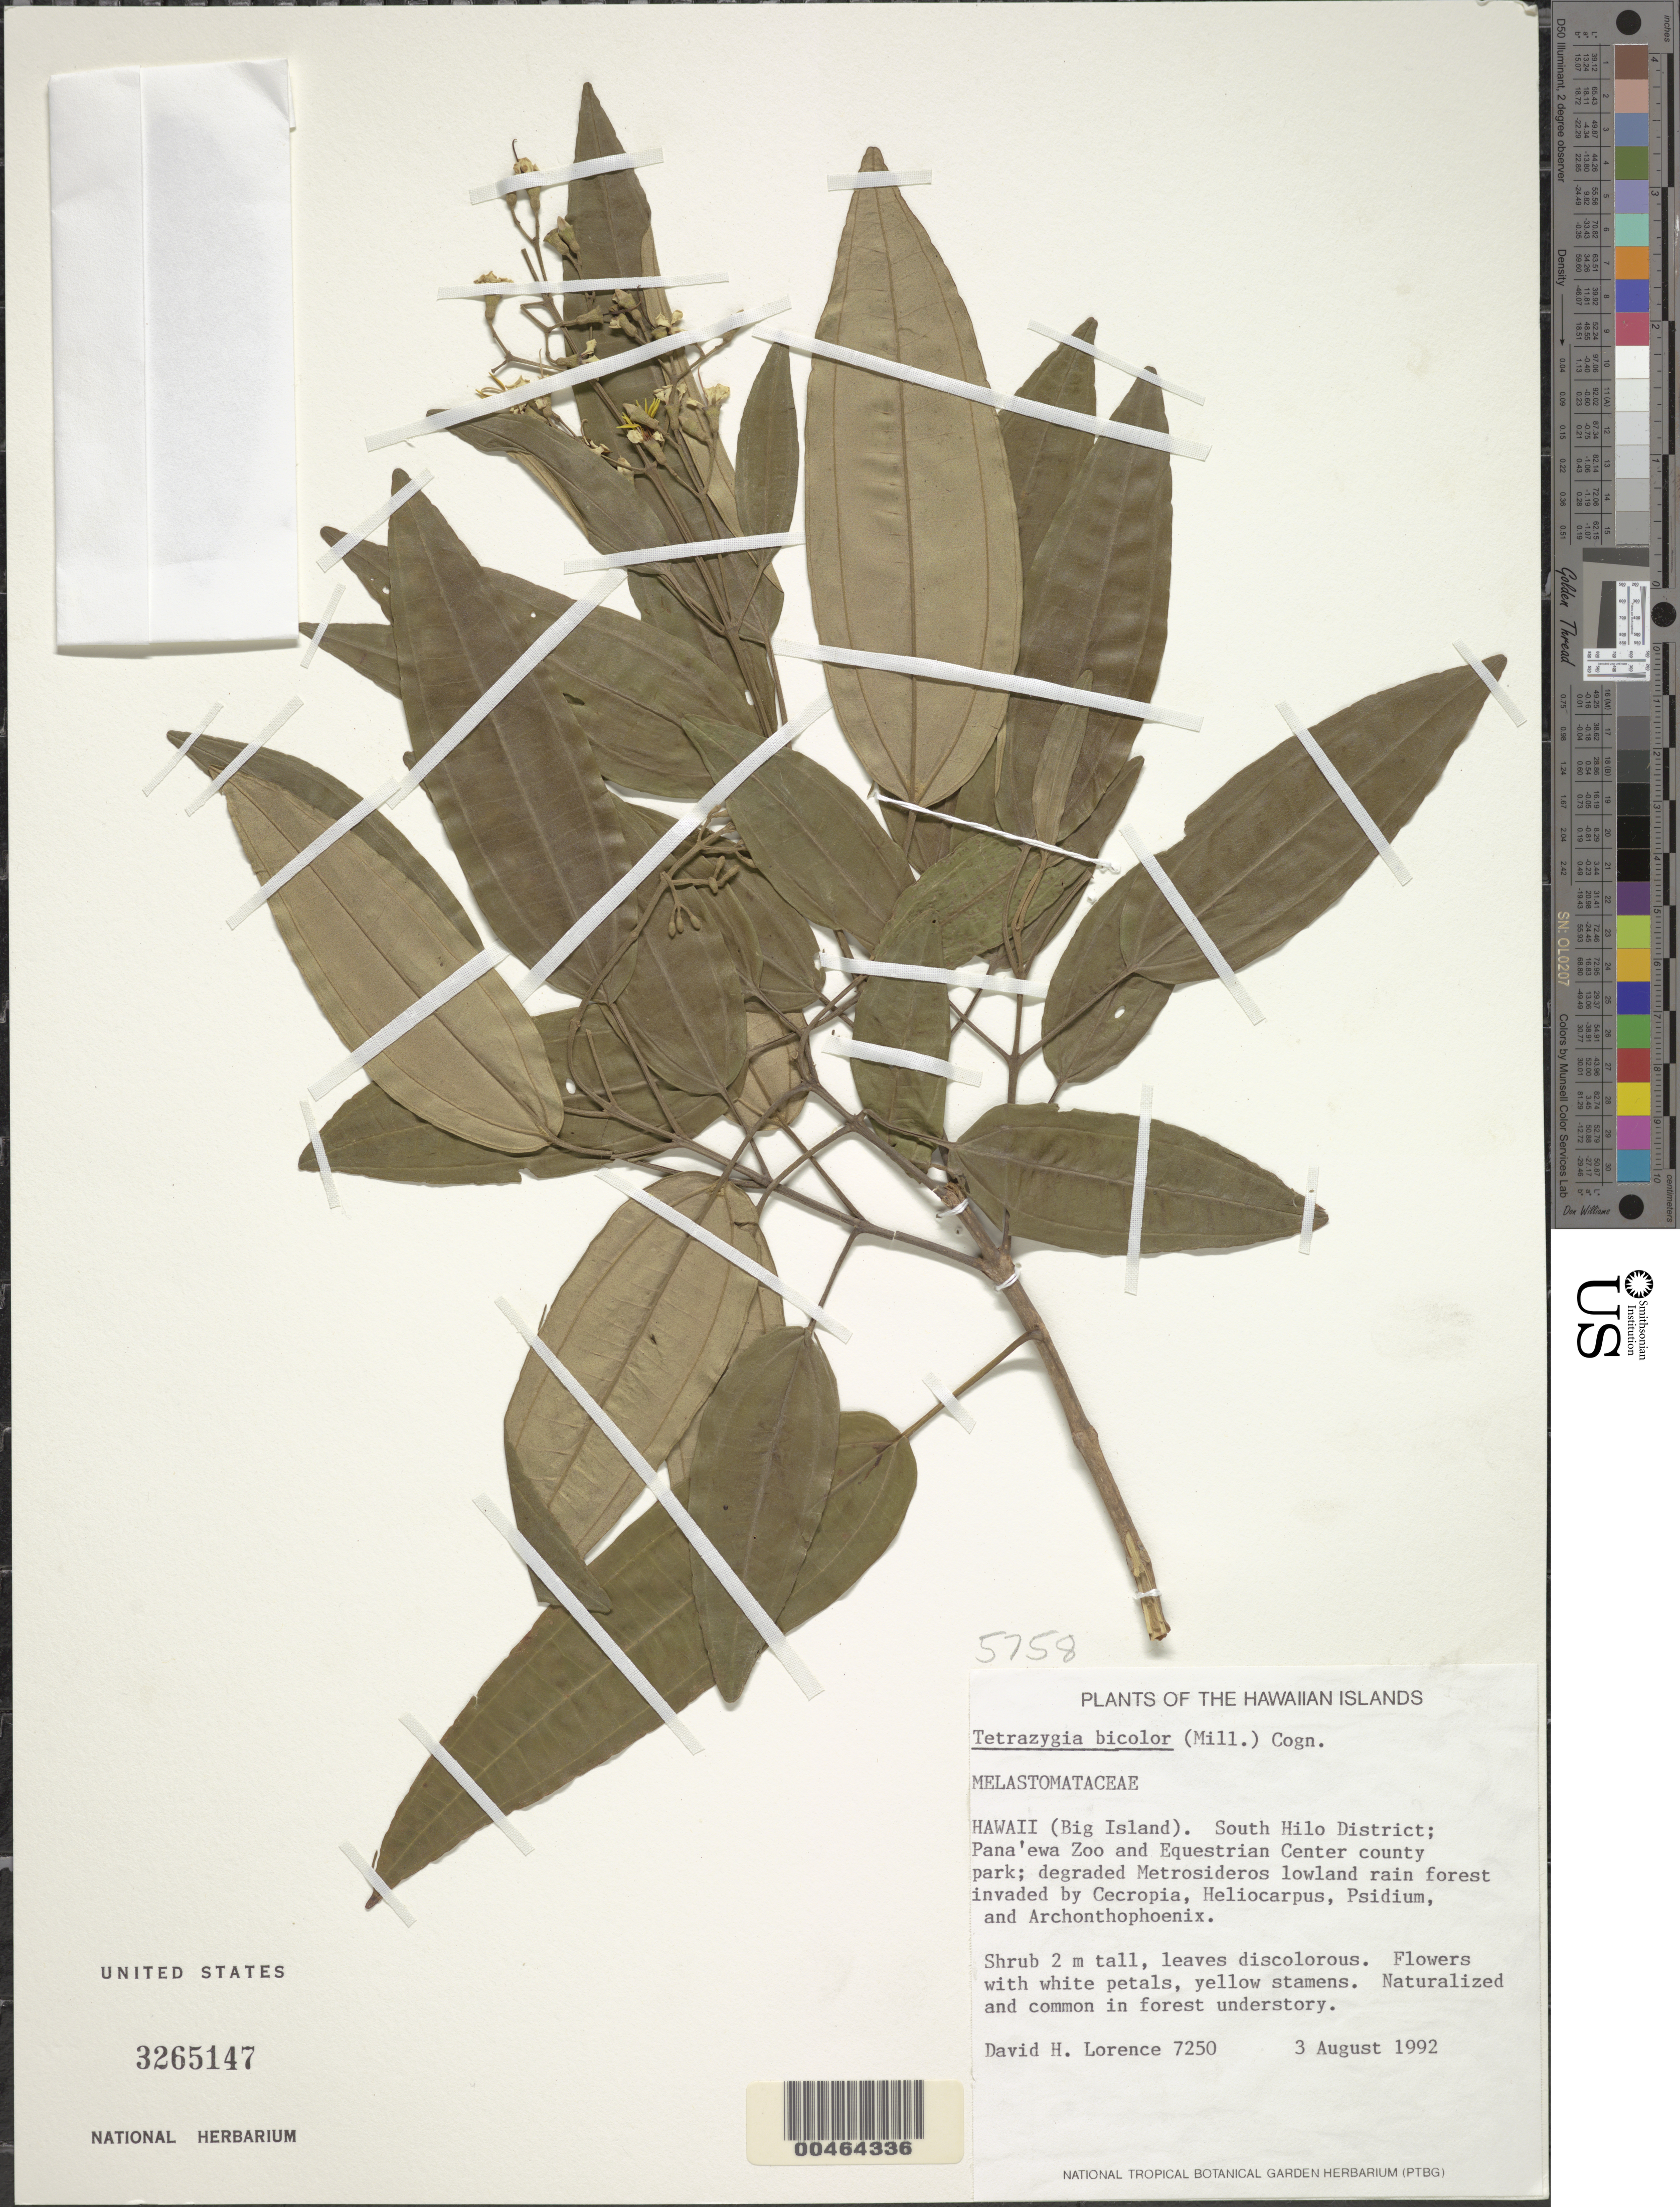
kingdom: Plantae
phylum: Tracheophyta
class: Magnoliopsida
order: Myrtales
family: Melastomataceae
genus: Miconia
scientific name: Miconia bicolor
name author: (Mill.) Triana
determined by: Wagner, W. L., (BOT), Smithsonian Institution - National Museum of Natural History (UNITED STATES)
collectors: D. Lorence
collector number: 7250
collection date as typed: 3 Aug 1992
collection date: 1992-08-03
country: United States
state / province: Hawaii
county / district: Hawaii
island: Hawaii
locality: (Big Island). South Hilo District; Pana'ewa Zoo and Equestrian Center county park.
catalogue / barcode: US 3265147